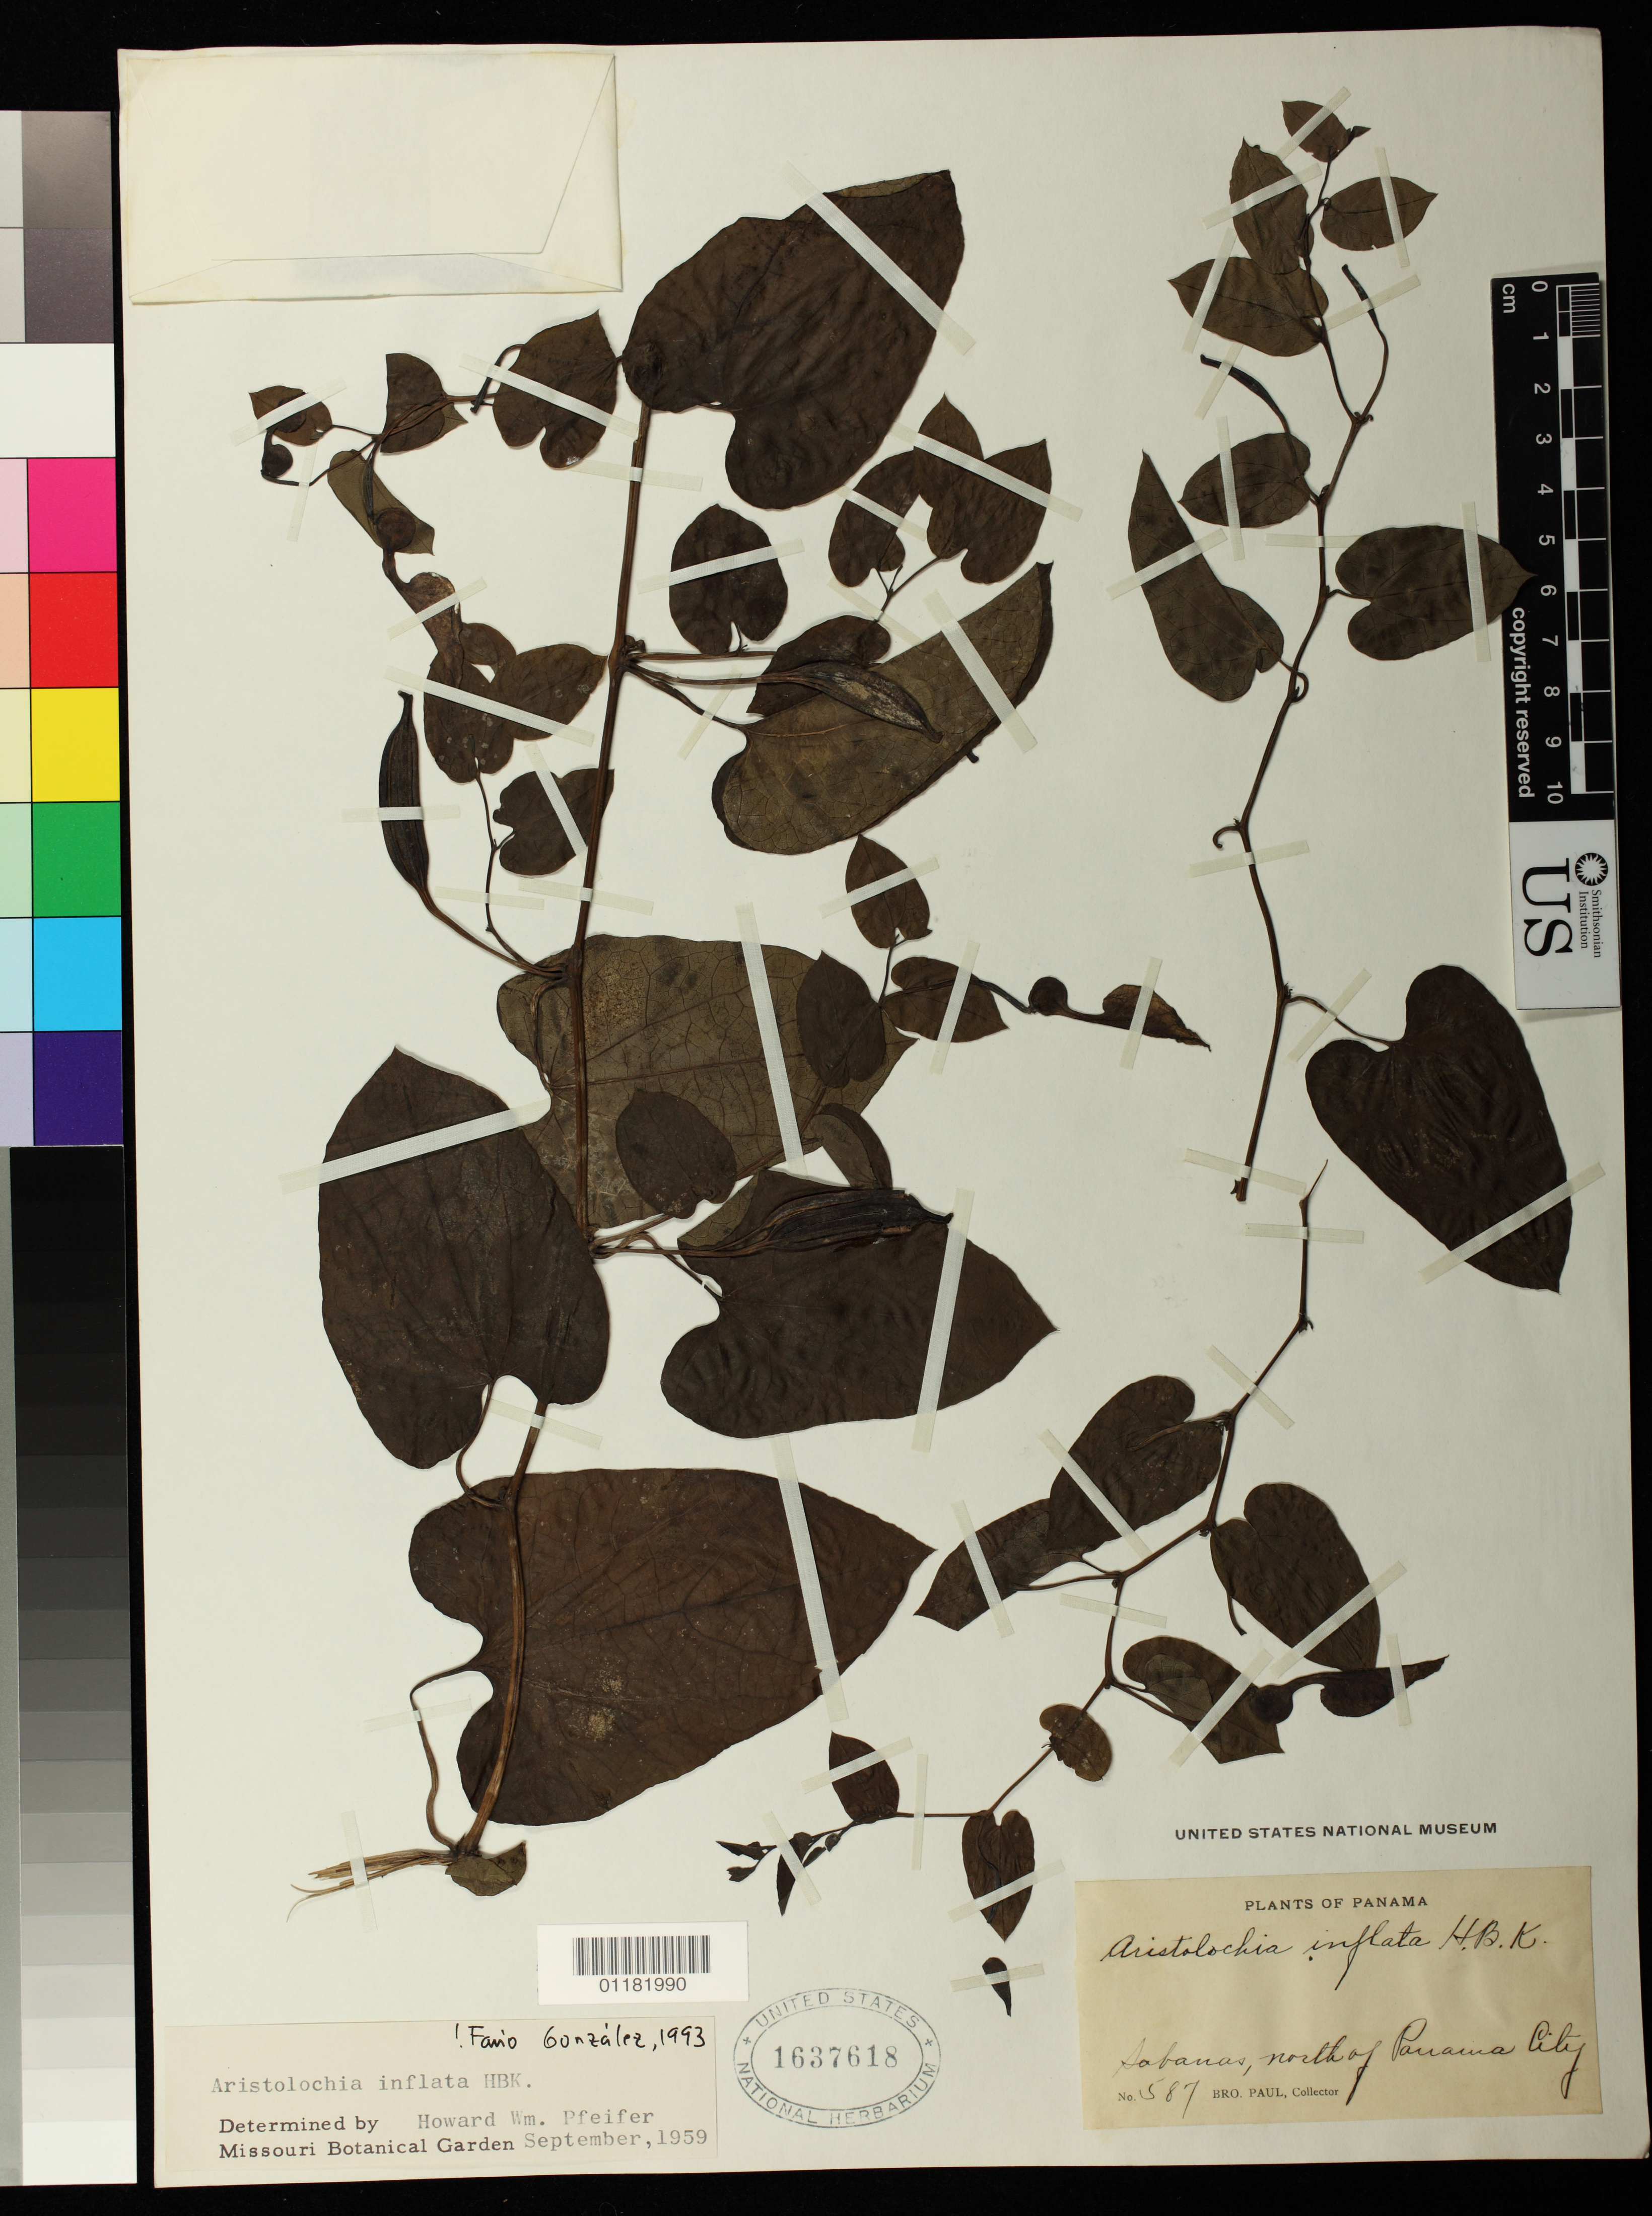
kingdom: Plantae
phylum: Tracheophyta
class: Magnoliopsida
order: Piperales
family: Aristolochiaceae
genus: Aristolochia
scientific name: Aristolochia inflata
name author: Kunth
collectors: Bro. Paul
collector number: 587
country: Panama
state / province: Panamá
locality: Sofanas, N of Panama City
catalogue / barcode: US 1637618